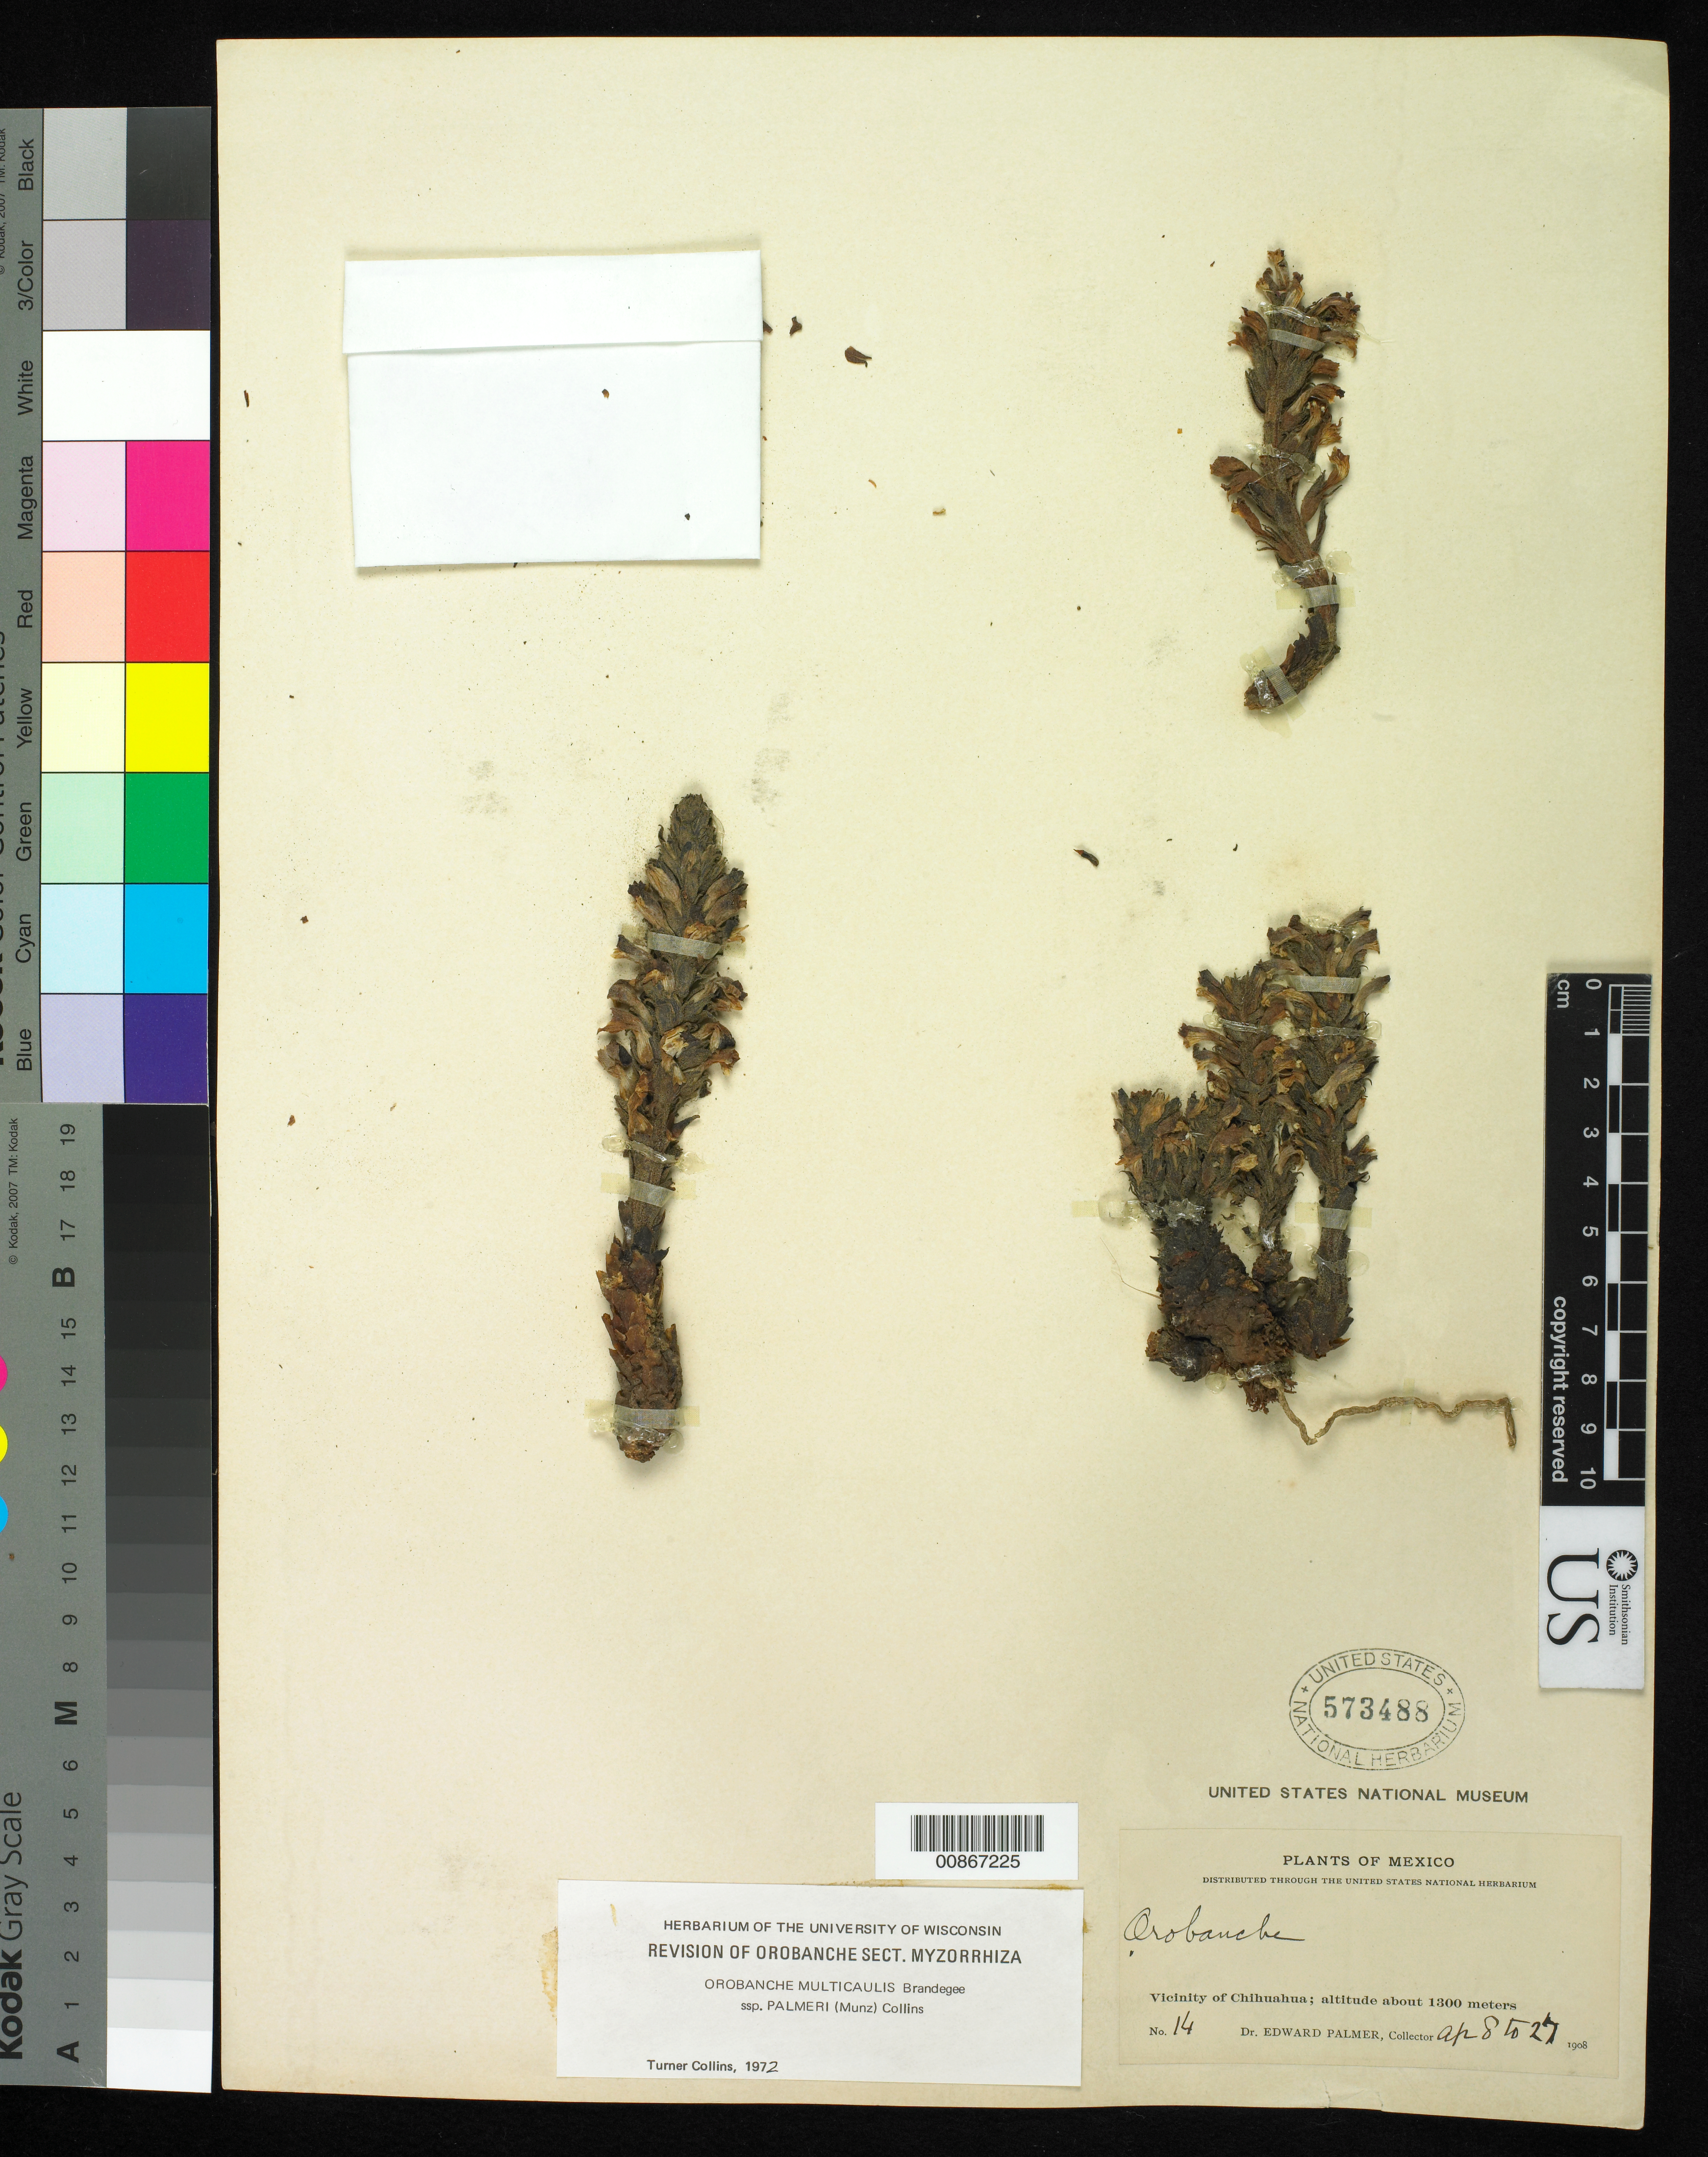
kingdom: Plantae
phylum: Tracheophyta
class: Magnoliopsida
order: Lamiales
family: Orobanchaceae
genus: Orobanche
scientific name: Orobanche multicaulis subsp. palmeri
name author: (Munz) L.T. Collins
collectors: E. Palmer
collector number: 14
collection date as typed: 08 Apr 1908 to 27 Apr 1908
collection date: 1908-04-08/1908-04-27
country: Mexico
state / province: Chihuahua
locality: Vicinity of Chihuahua.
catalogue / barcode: US 573488